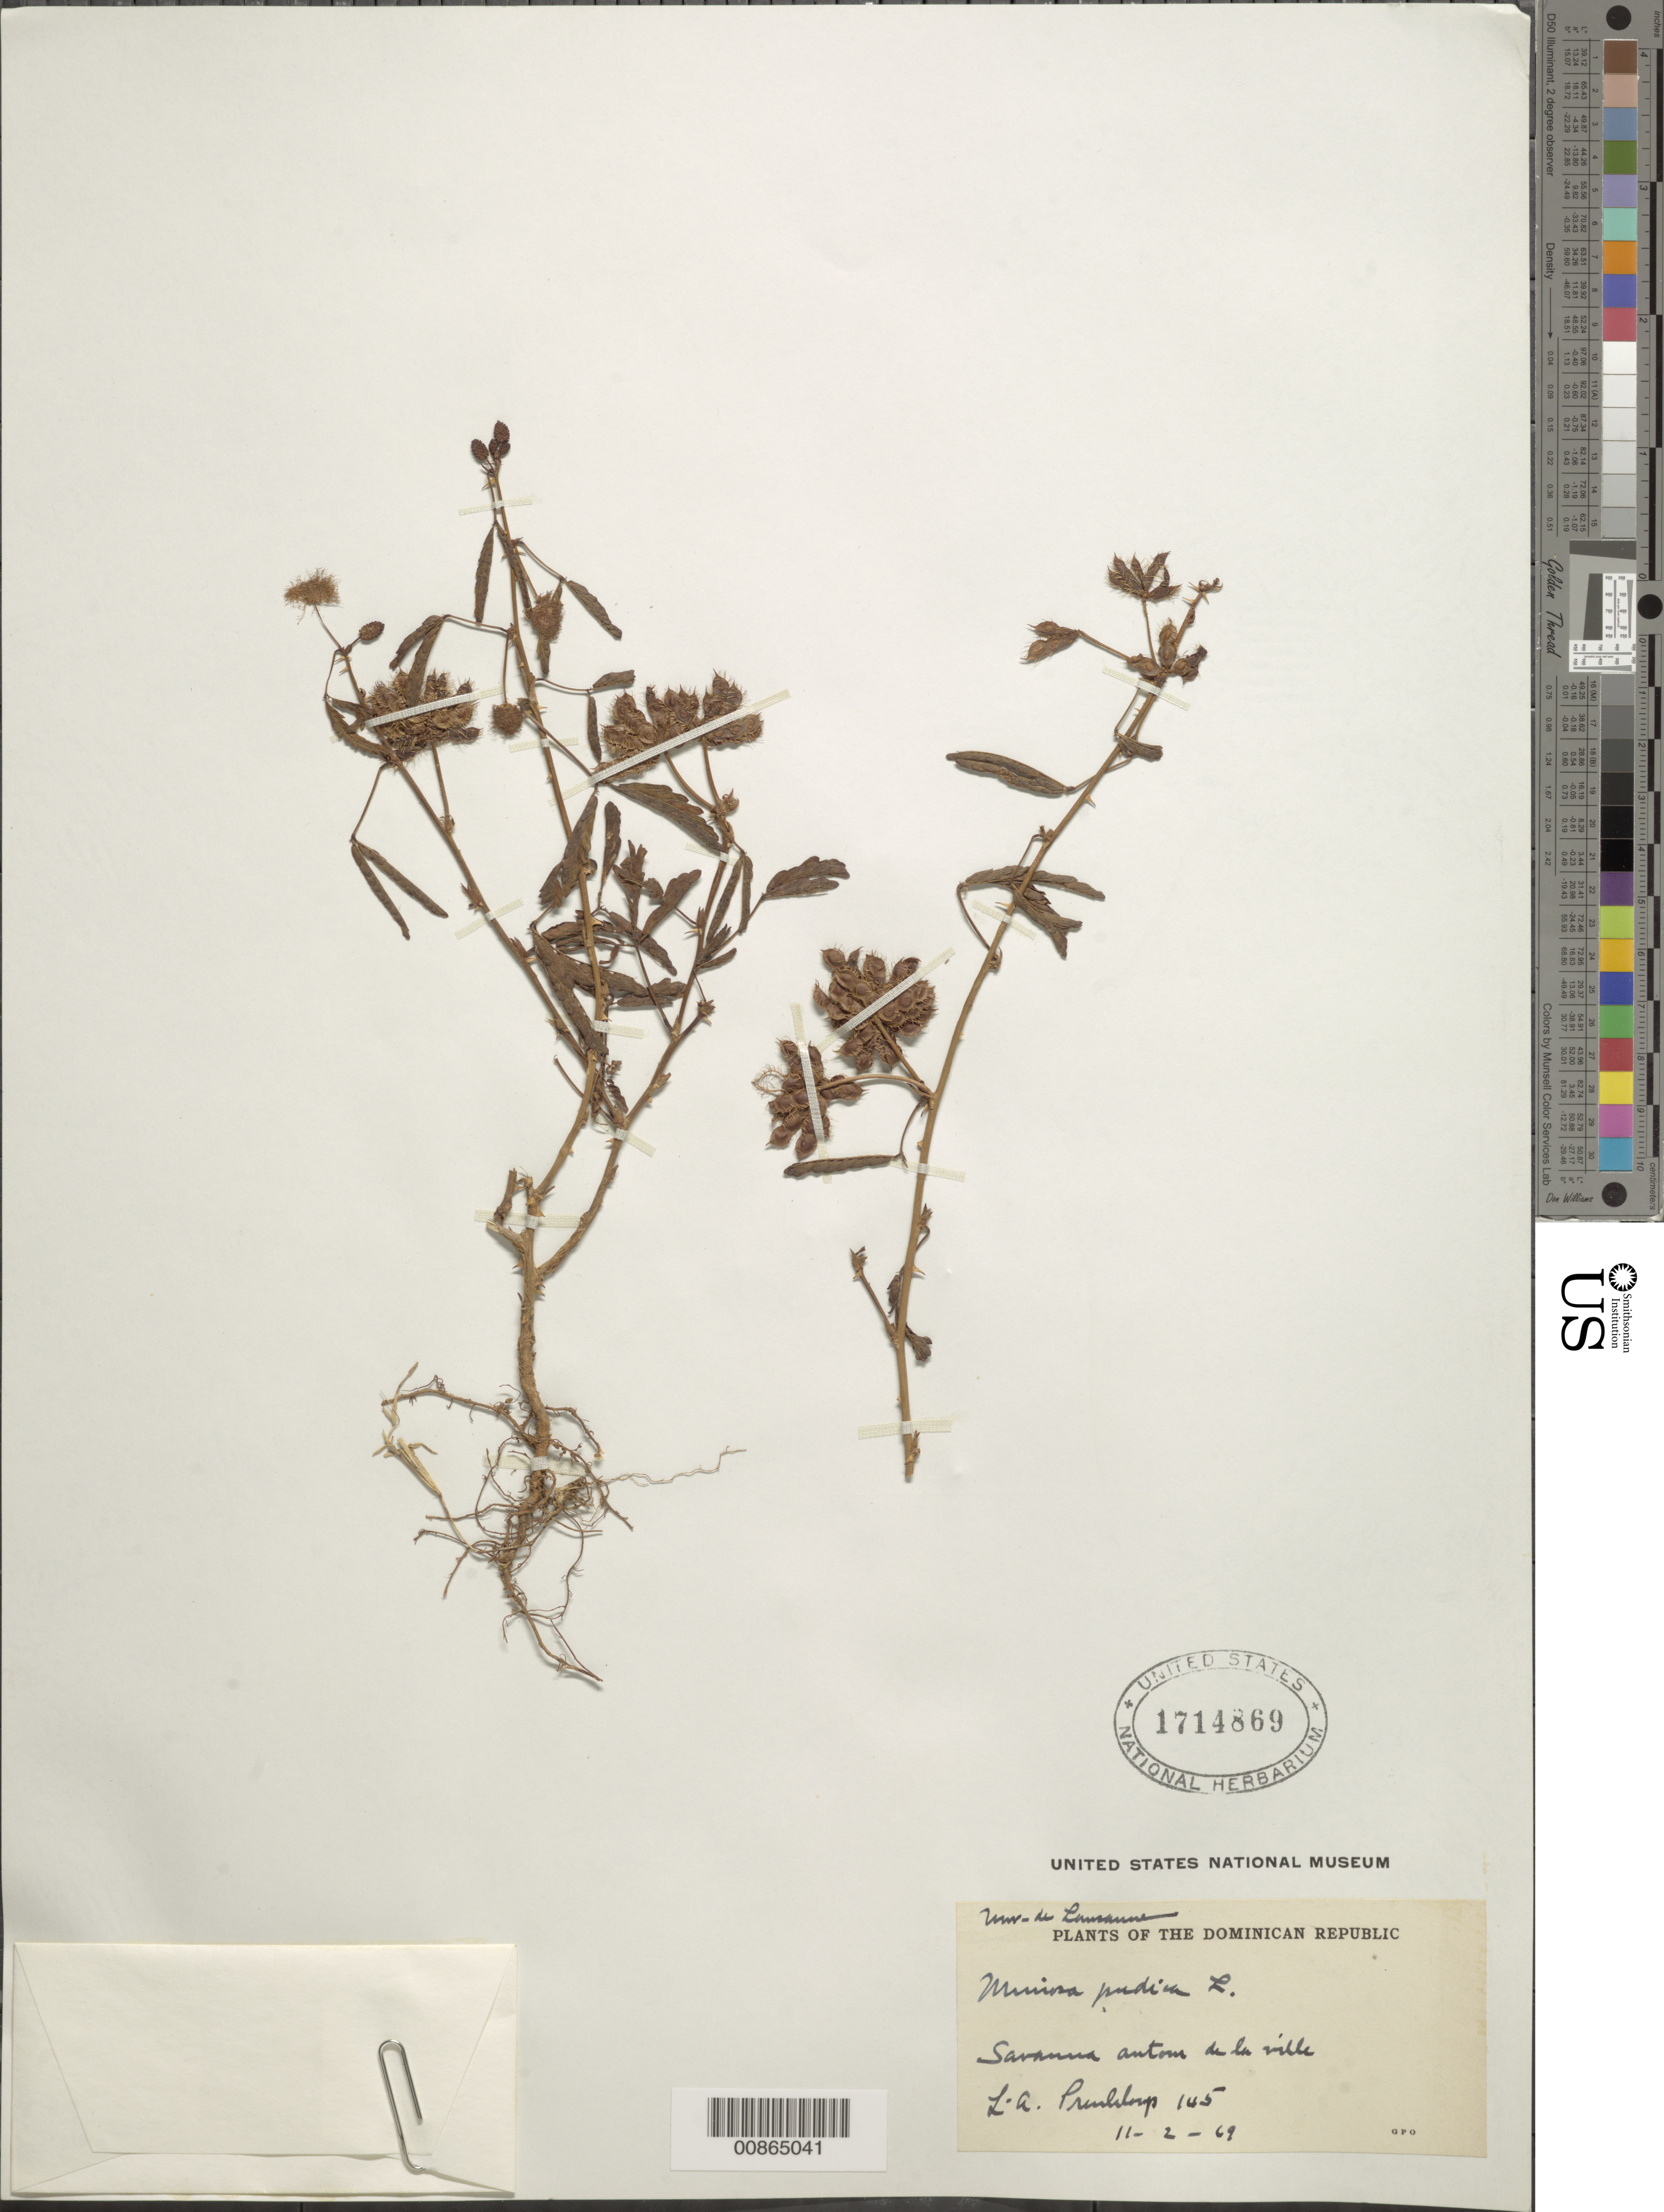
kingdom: Plantae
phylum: Tracheophyta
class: Magnoliopsida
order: Fabales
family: Fabaceae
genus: Mimosa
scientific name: Mimosa pudica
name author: L.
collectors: L. Prenleloup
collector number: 145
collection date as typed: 11 Feb 1969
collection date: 1969-02-11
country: Dominican Republic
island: Hispaniola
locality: Savanna "antom" de la ville.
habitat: Savanna.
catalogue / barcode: US 1714869